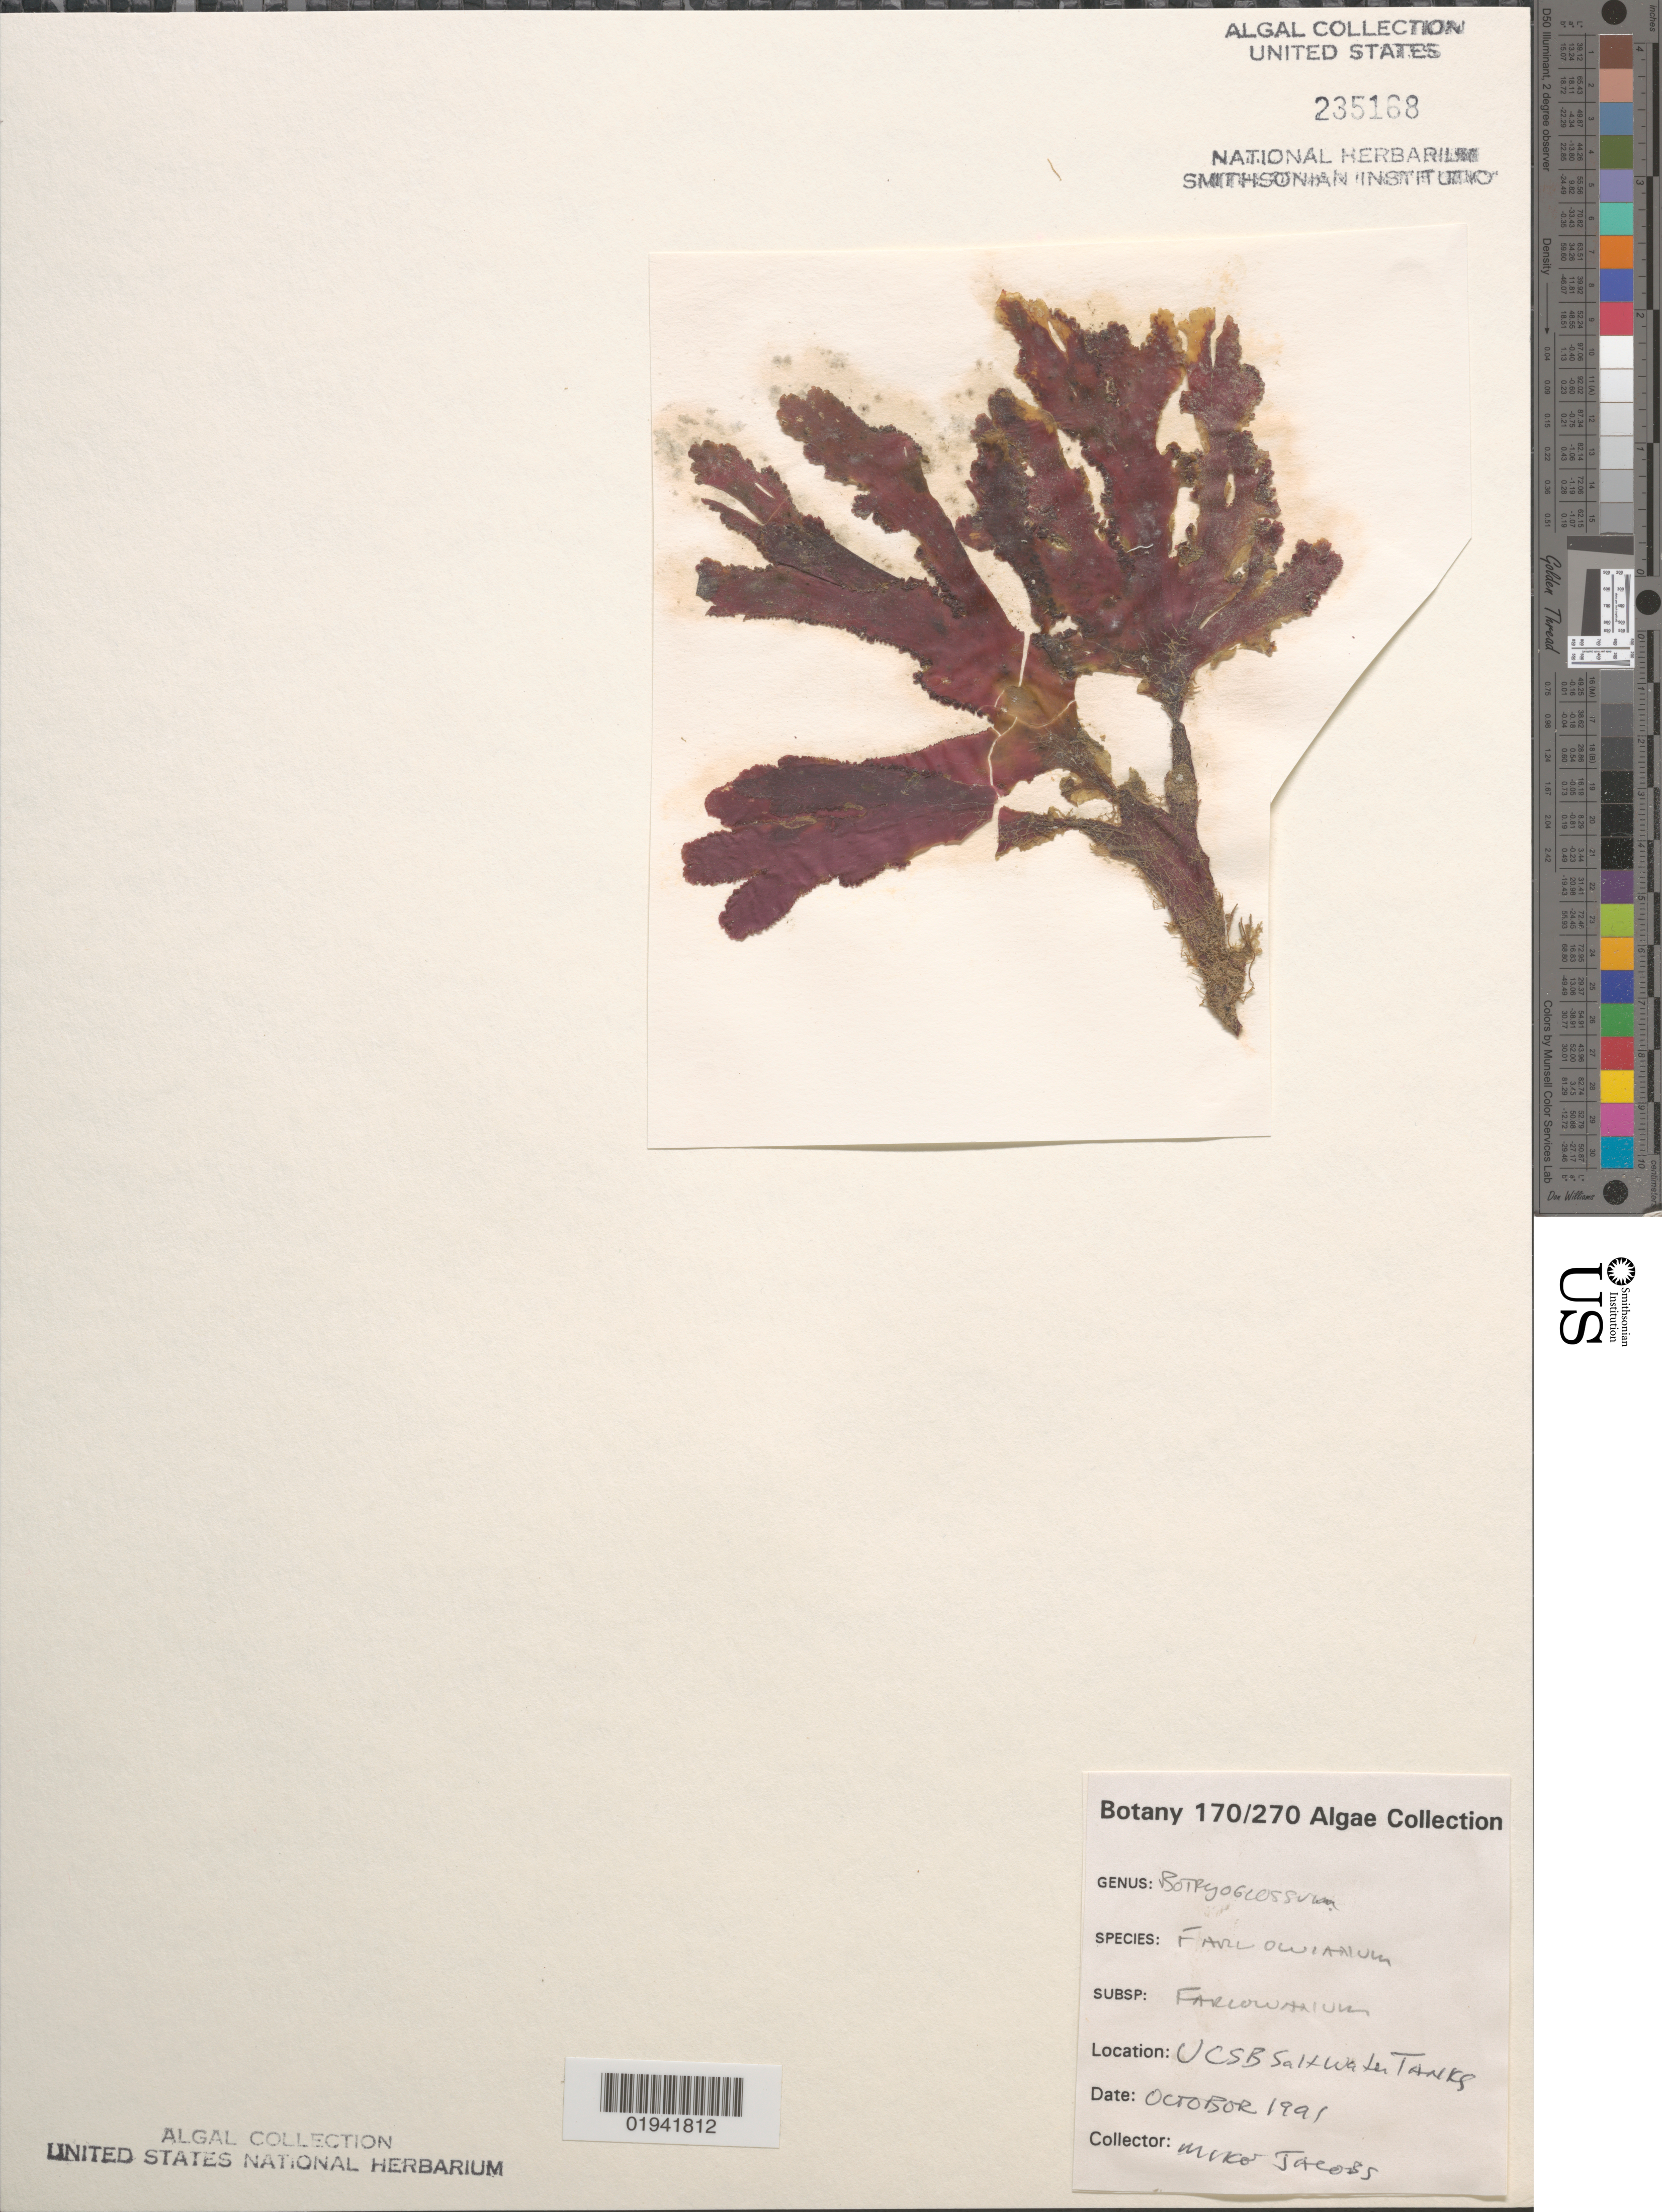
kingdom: Plantae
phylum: Rhodophyta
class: Florideophyceae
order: Ceramiales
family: Delesseriaceae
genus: Botryoglossum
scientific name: Botryoglossum farlowianum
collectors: M. Jacobs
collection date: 1991-10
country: United States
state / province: California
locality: UCSB Saltwater Tanks.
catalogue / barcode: US 235168